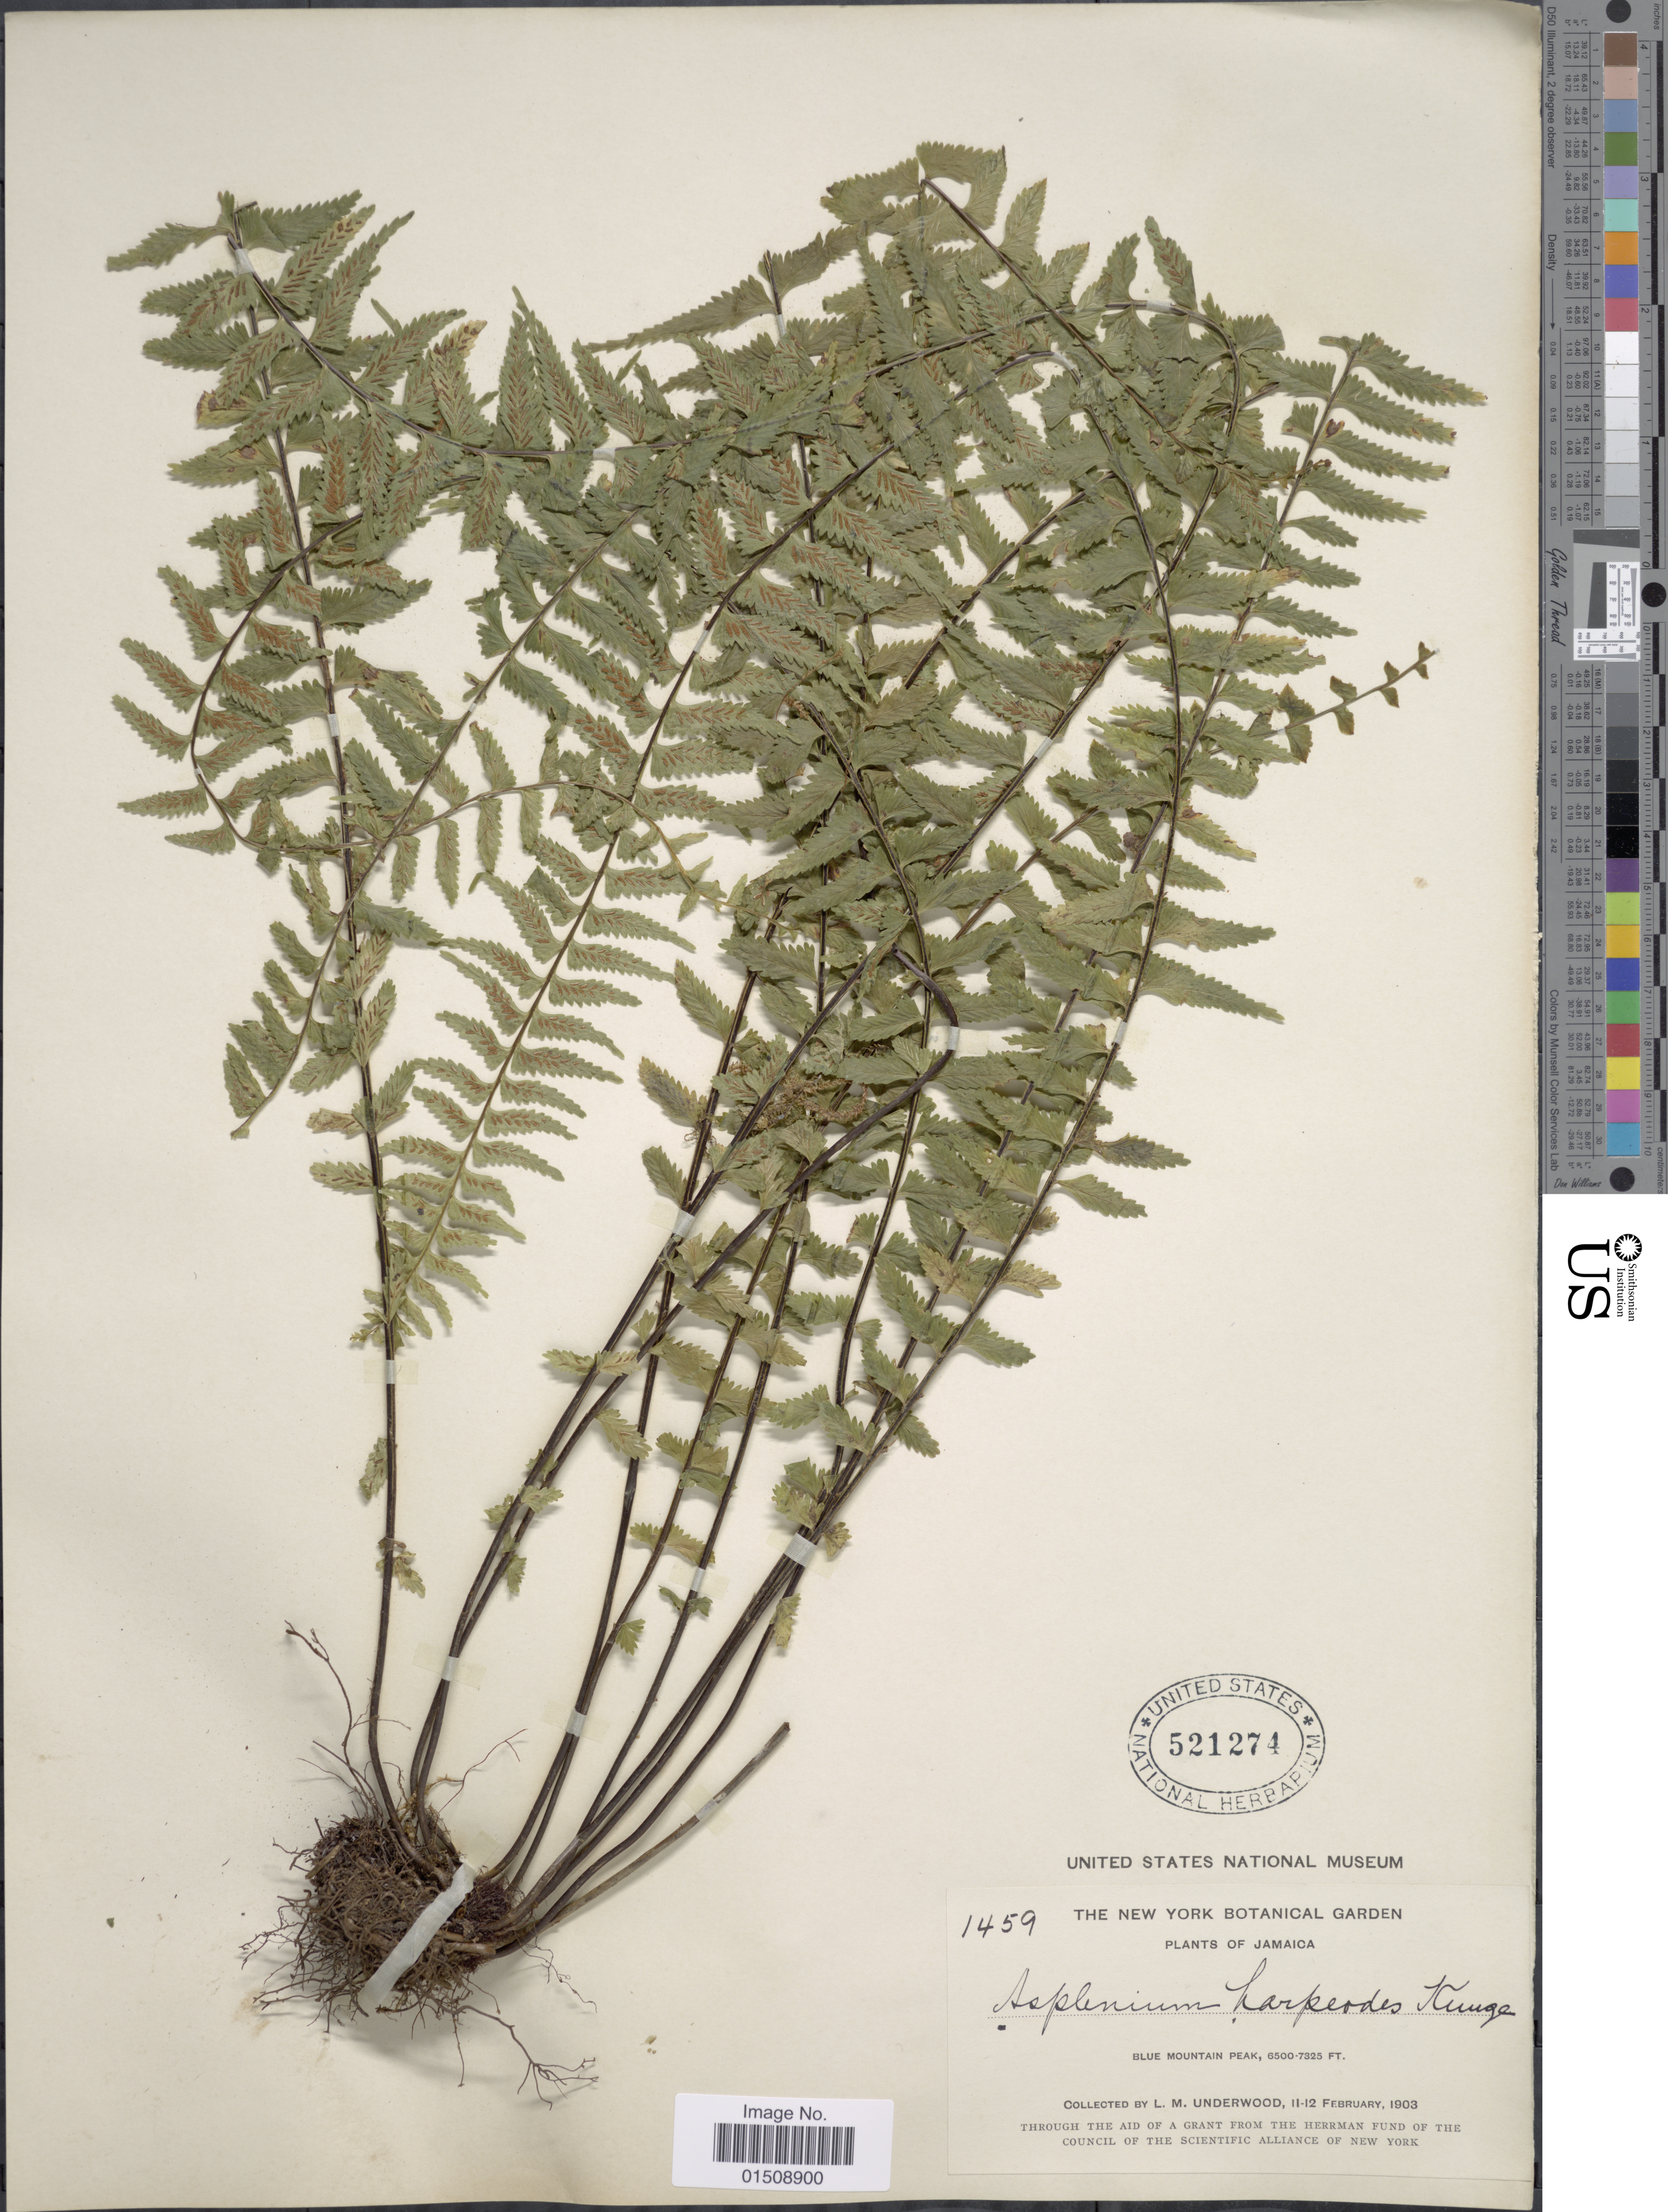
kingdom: Plantae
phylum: Tracheophyta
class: Polypodiopsida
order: Polypodiales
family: Aspleniaceae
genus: Asplenium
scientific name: Asplenium harpeodes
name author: Kunze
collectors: L. M. Underwood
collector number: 1459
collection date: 1903-02-11/1903-02-12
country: Jamaica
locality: Blue Mountain Peak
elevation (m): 1981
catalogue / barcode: US 521274